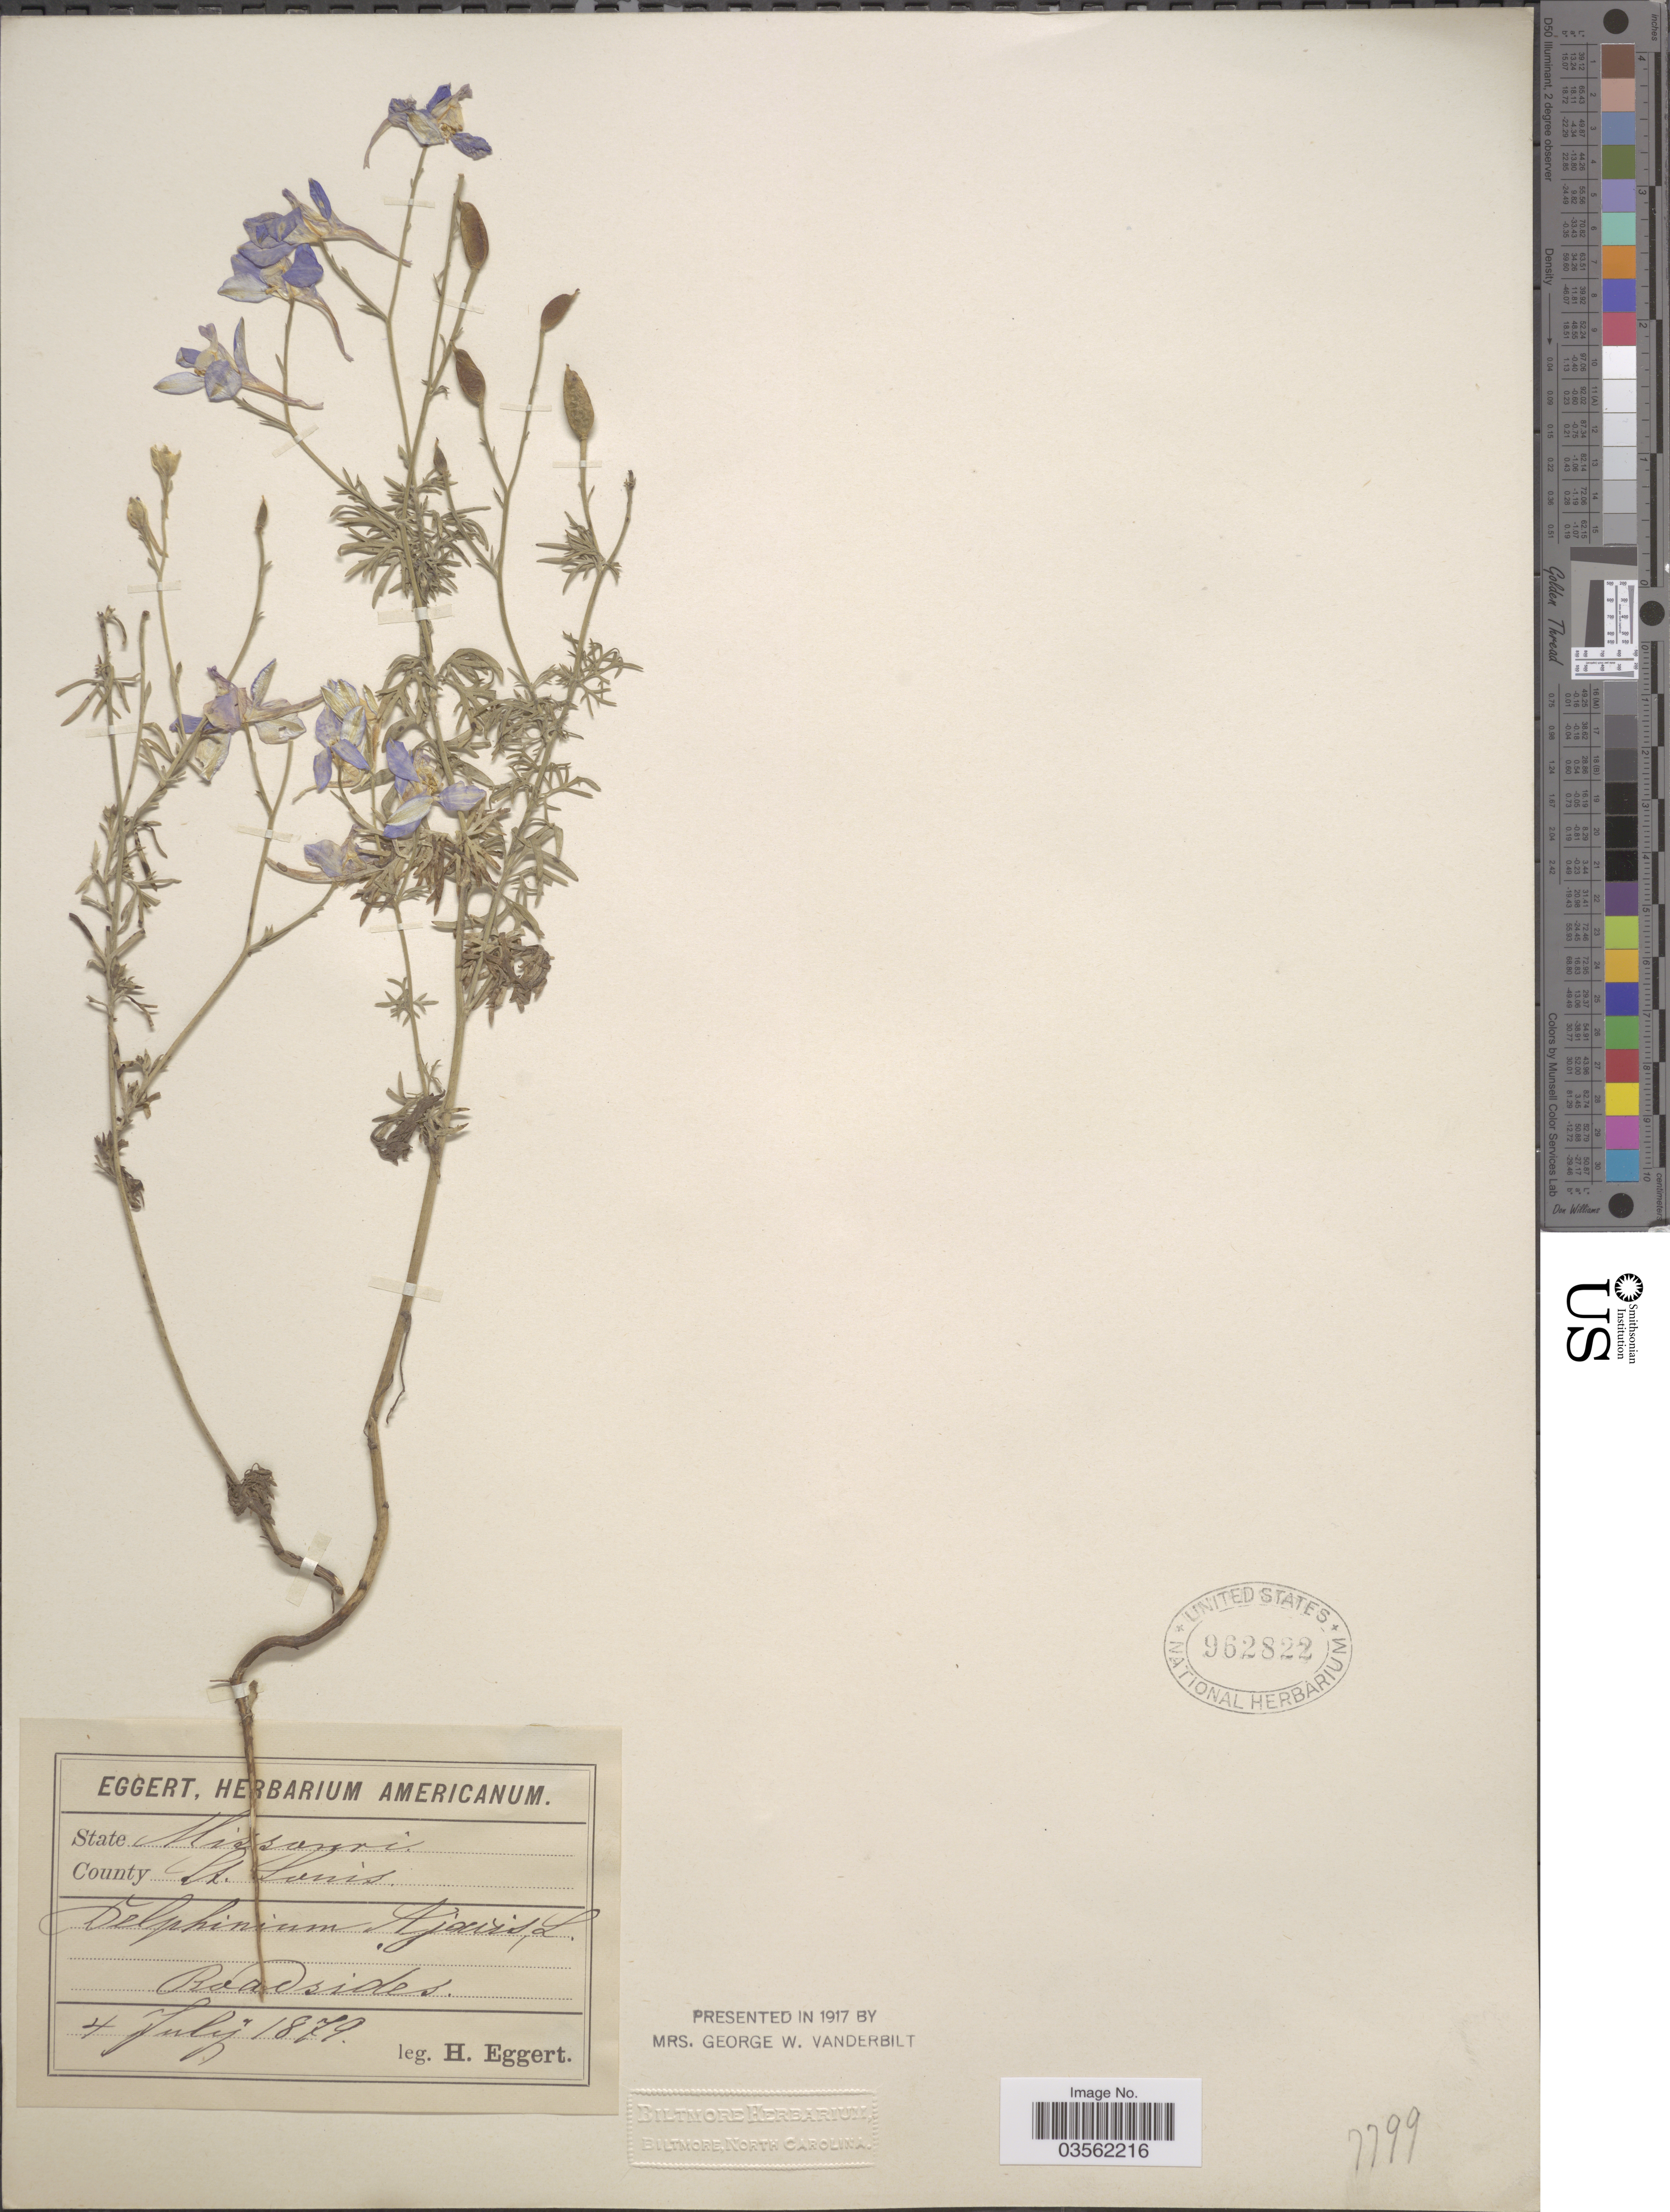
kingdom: Plantae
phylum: Tracheophyta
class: Magnoliopsida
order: Ranunculales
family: Ranunculaceae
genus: Delphinium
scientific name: Delphinium ajacis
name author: L.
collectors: H. Eggert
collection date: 1879-07-04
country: United States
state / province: Missouri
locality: County St. Louis. Roadsides.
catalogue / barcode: US 962822